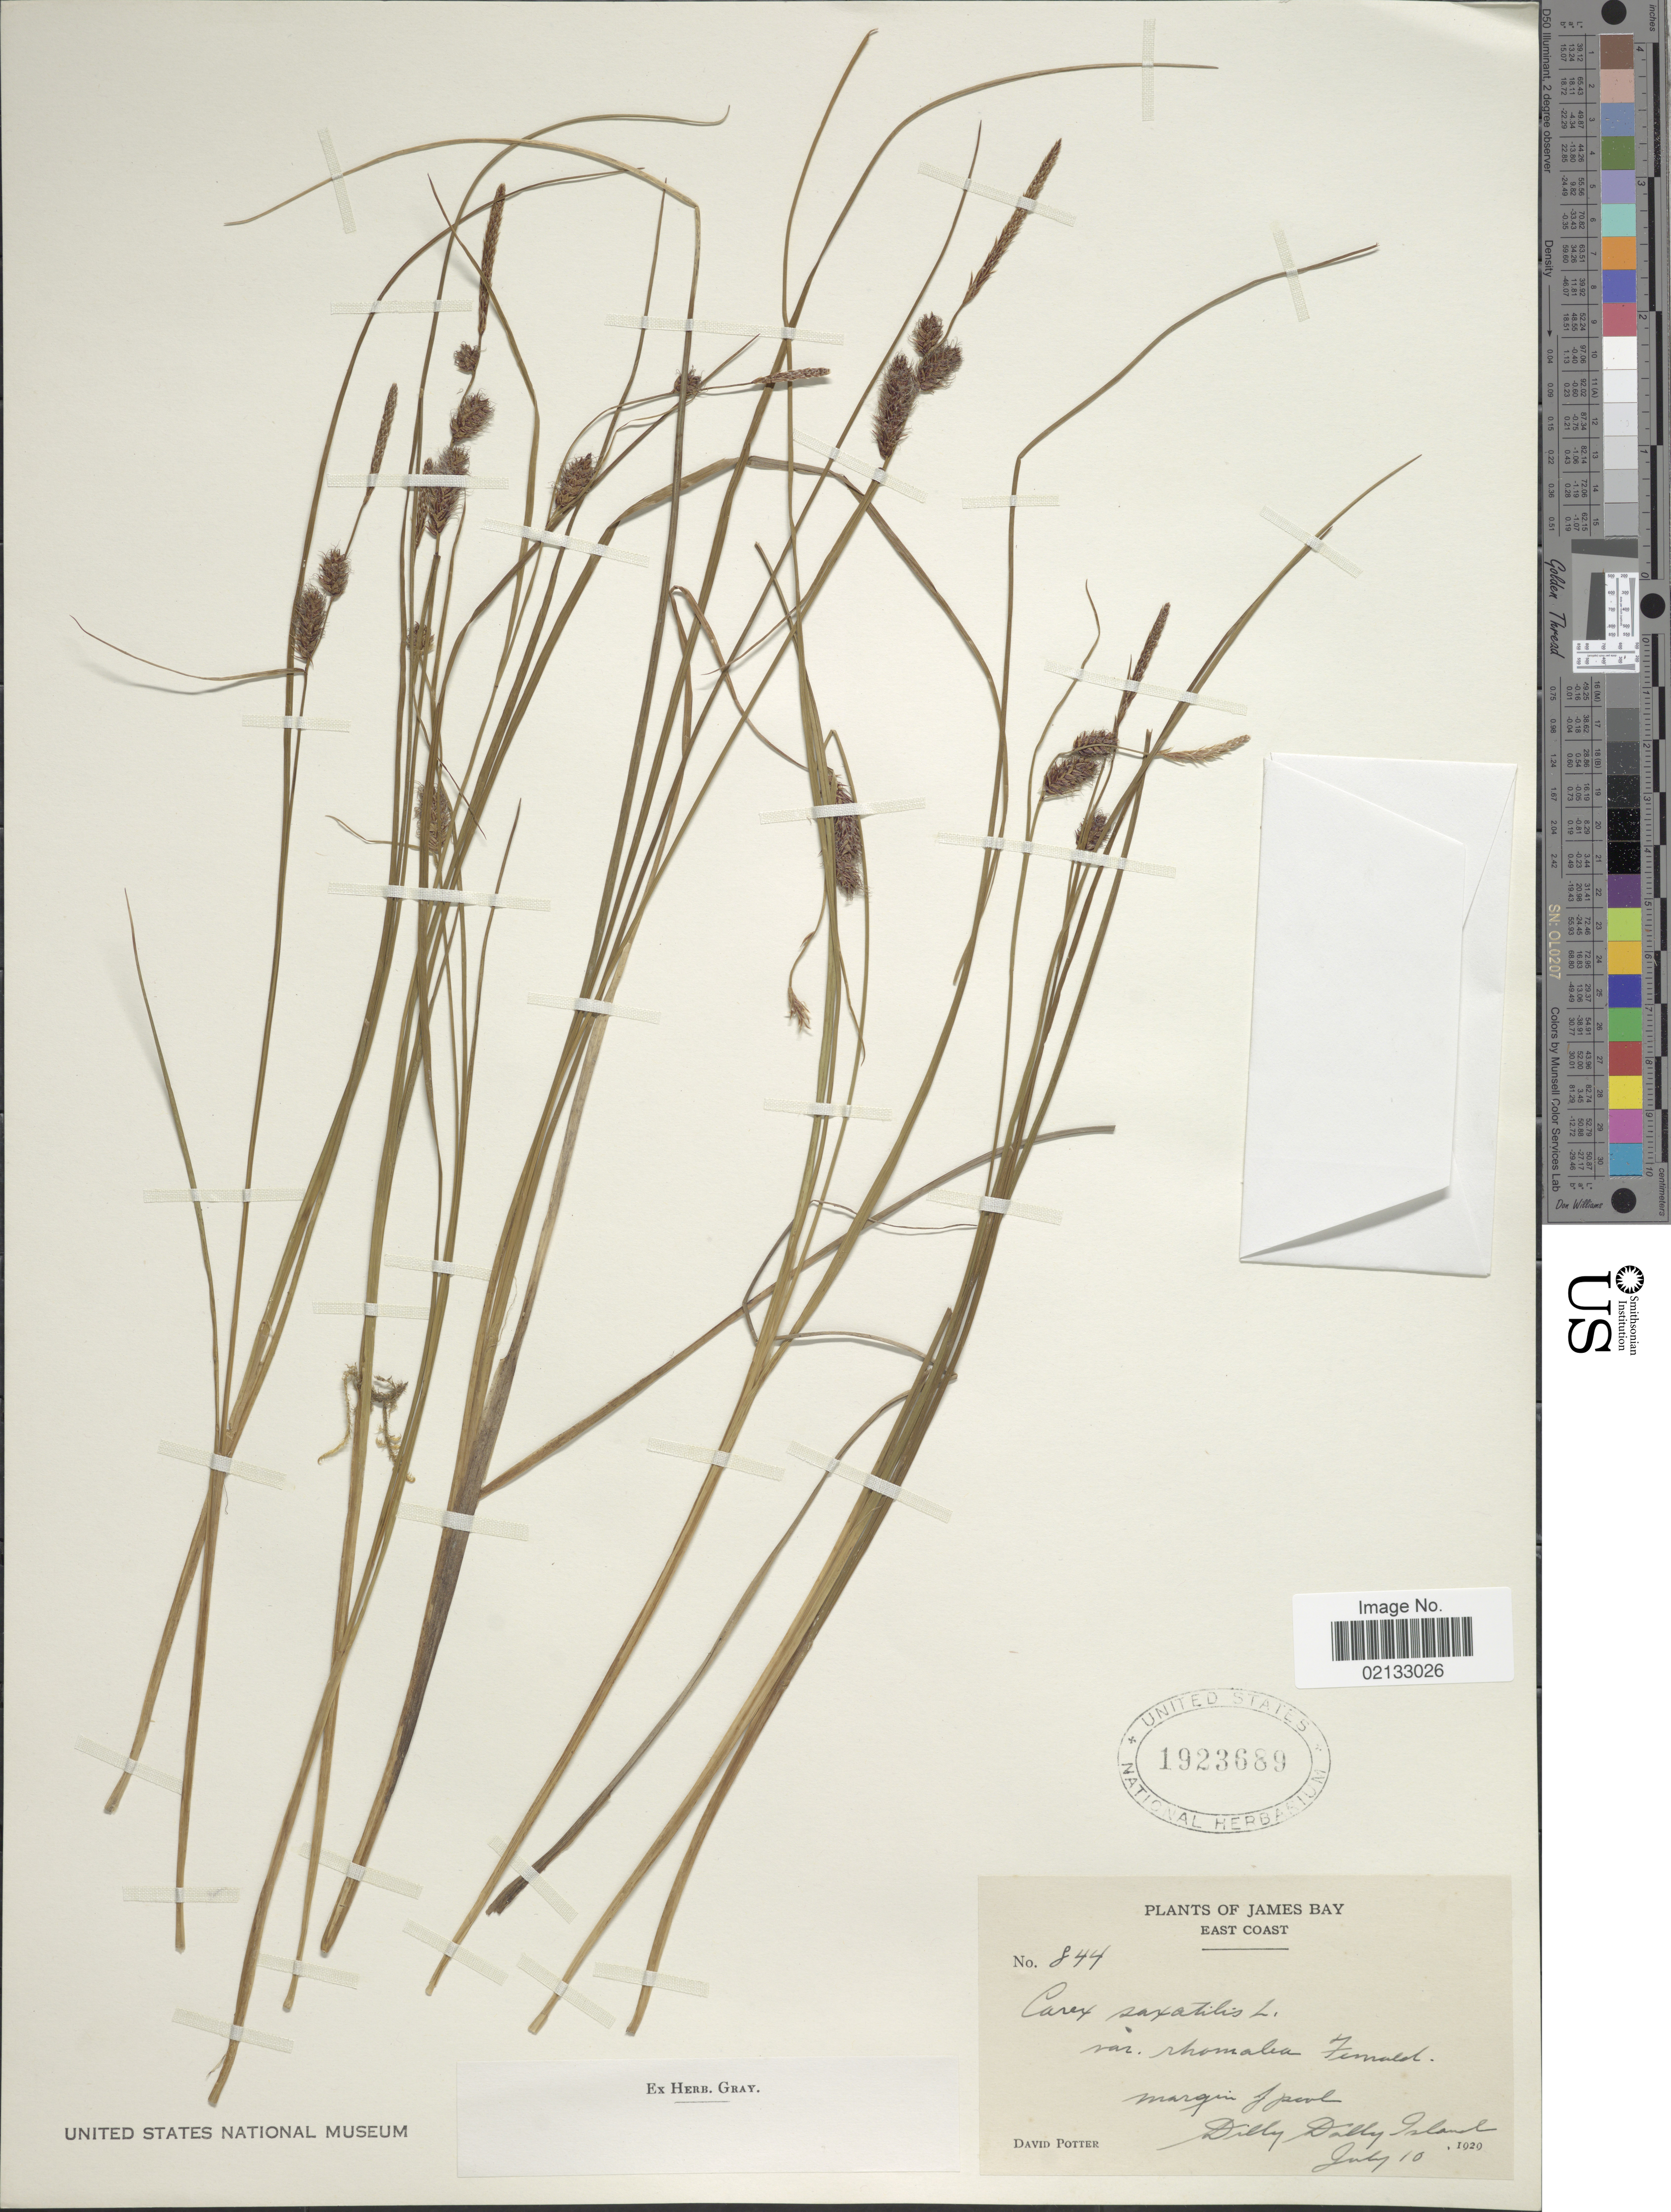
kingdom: Plantae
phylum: Tracheophyta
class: Liliopsida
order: Poales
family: Cyperaceae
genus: Carex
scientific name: Carex saxatilis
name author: L.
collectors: D. Potter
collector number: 844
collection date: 1929-07-10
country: Canada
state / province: Quebec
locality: James Bay. East Coast. Margin of pool. Dilly Dally Island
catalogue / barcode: US 1923689